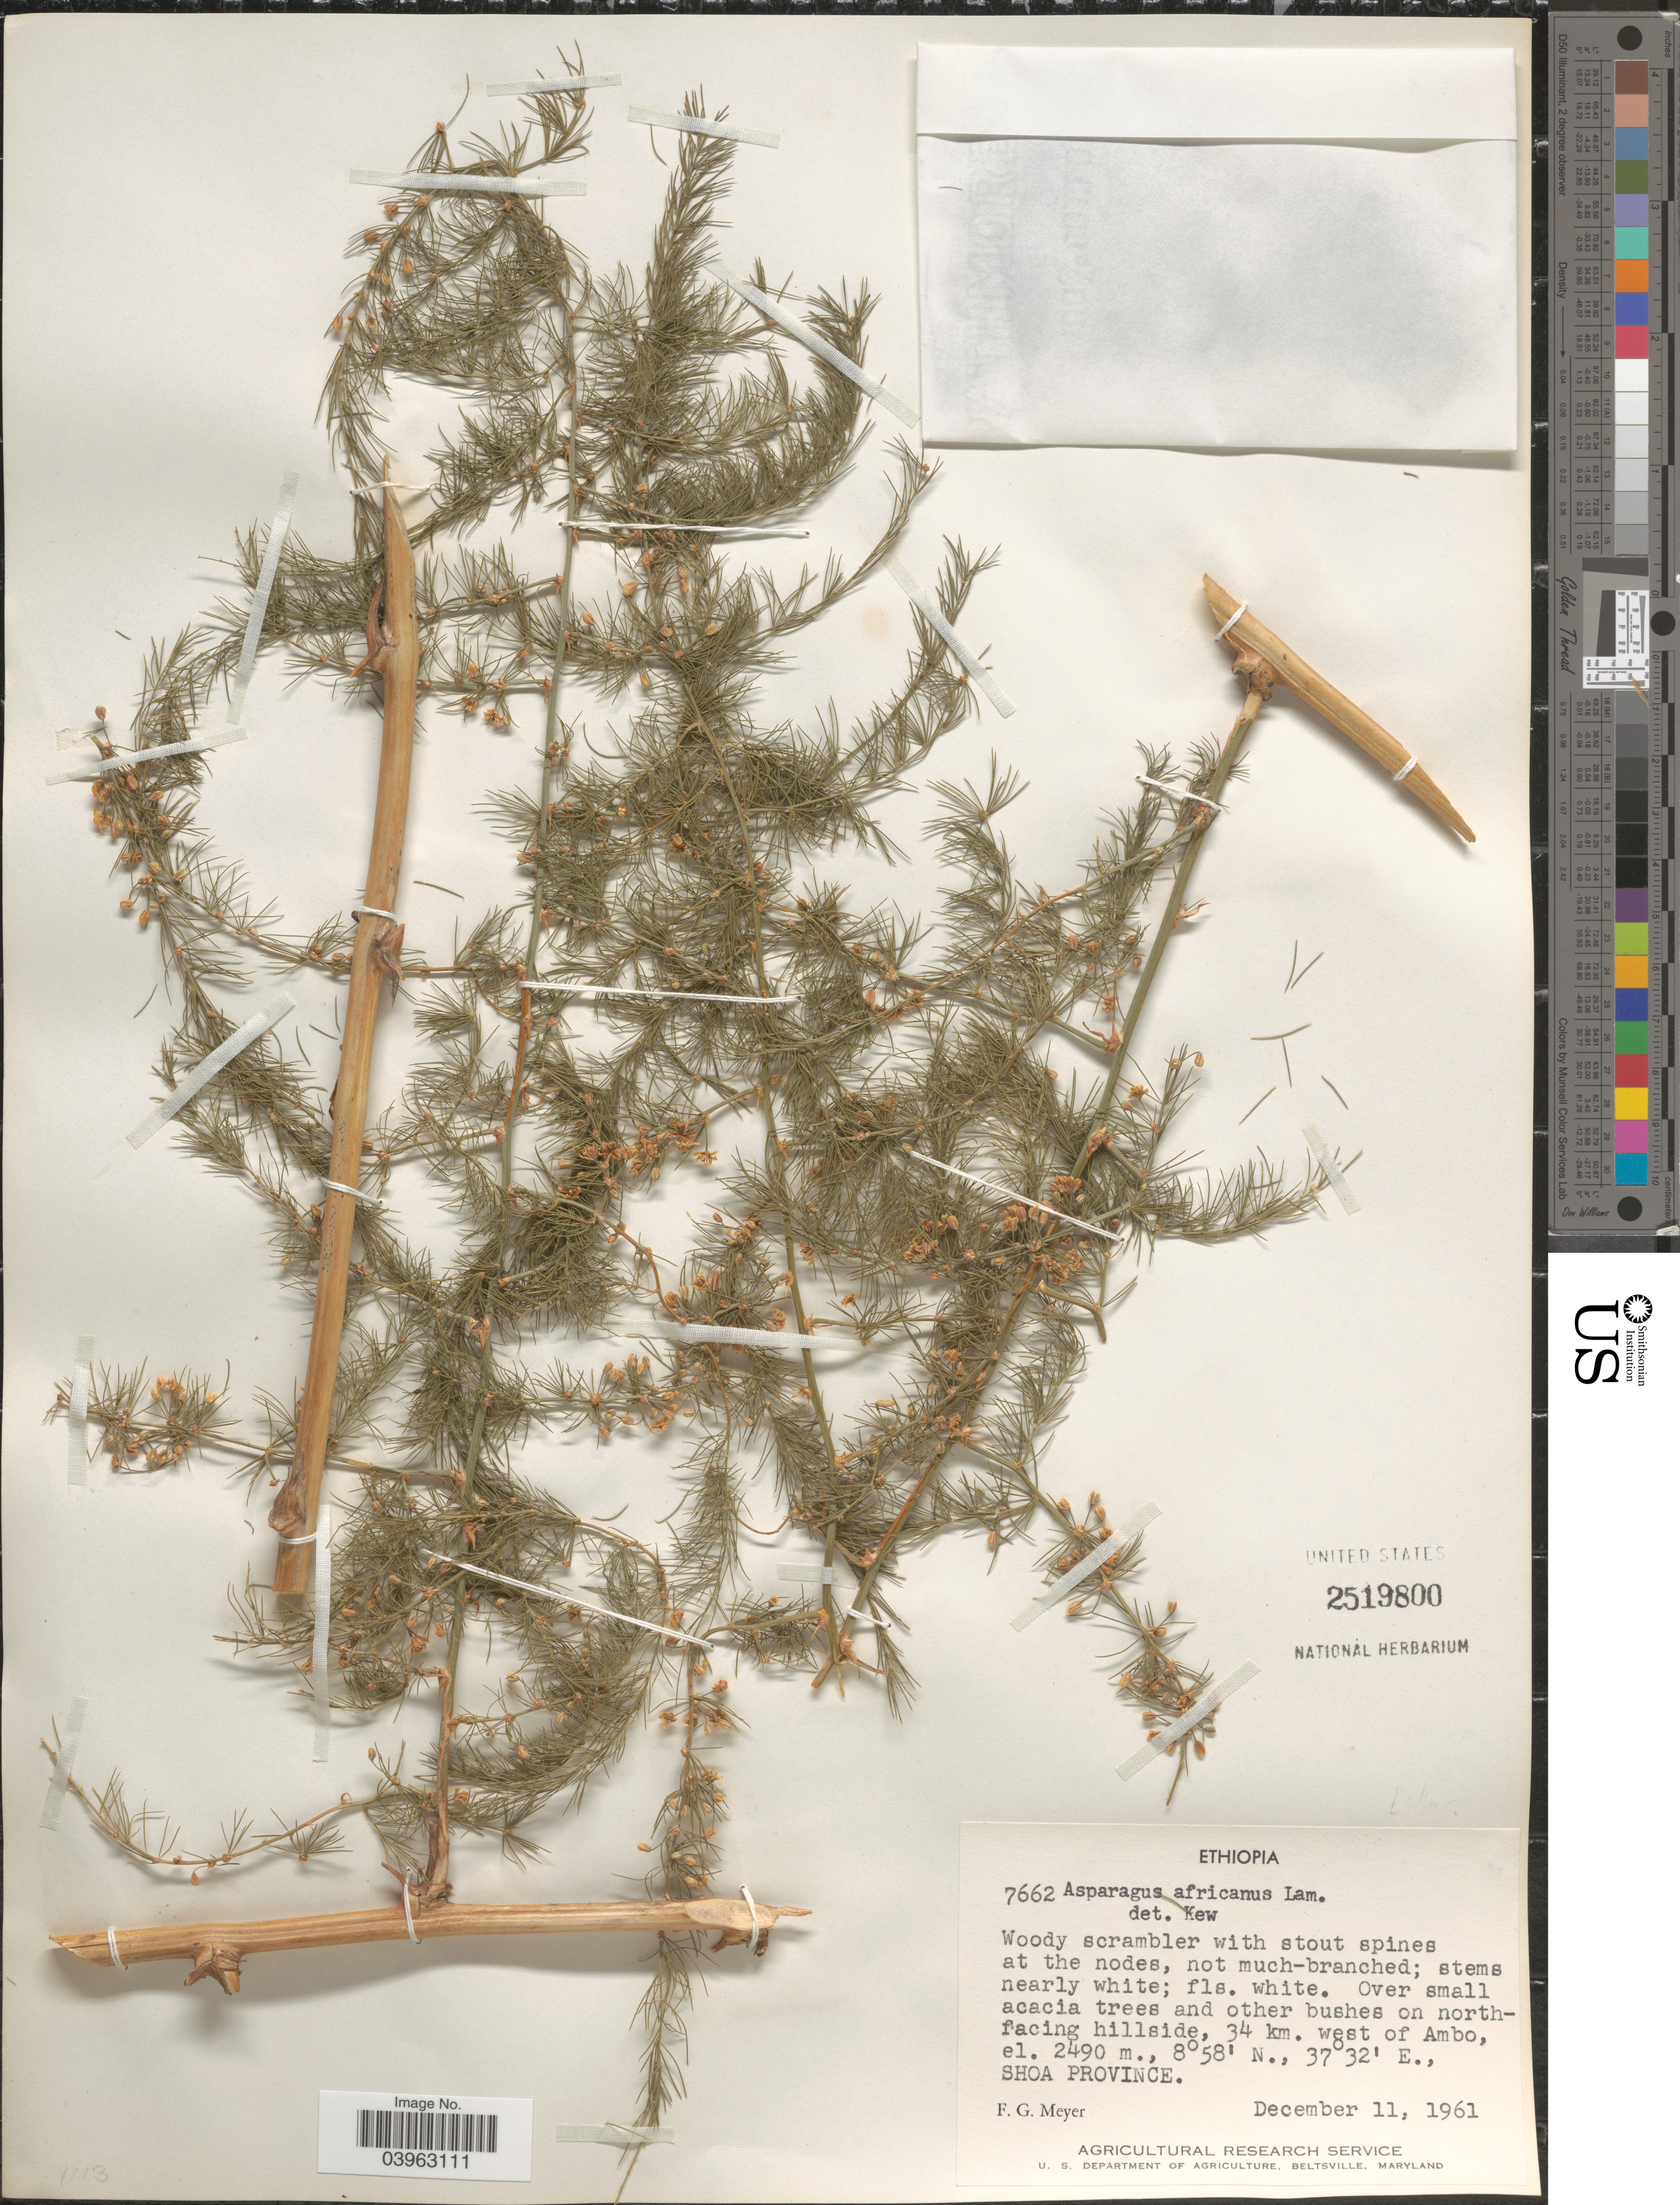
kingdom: Plantae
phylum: Tracheophyta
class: Liliopsida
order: Asparagales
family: Asparagaceae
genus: Asparagus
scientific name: Asparagus africanus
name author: Lam.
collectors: F. G. Meyer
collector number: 7662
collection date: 1961-12-11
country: Ethiopia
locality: On north-facing hillside, 34 km. west of Ambo. Shoa Province.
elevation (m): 2490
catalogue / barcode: US 2519800